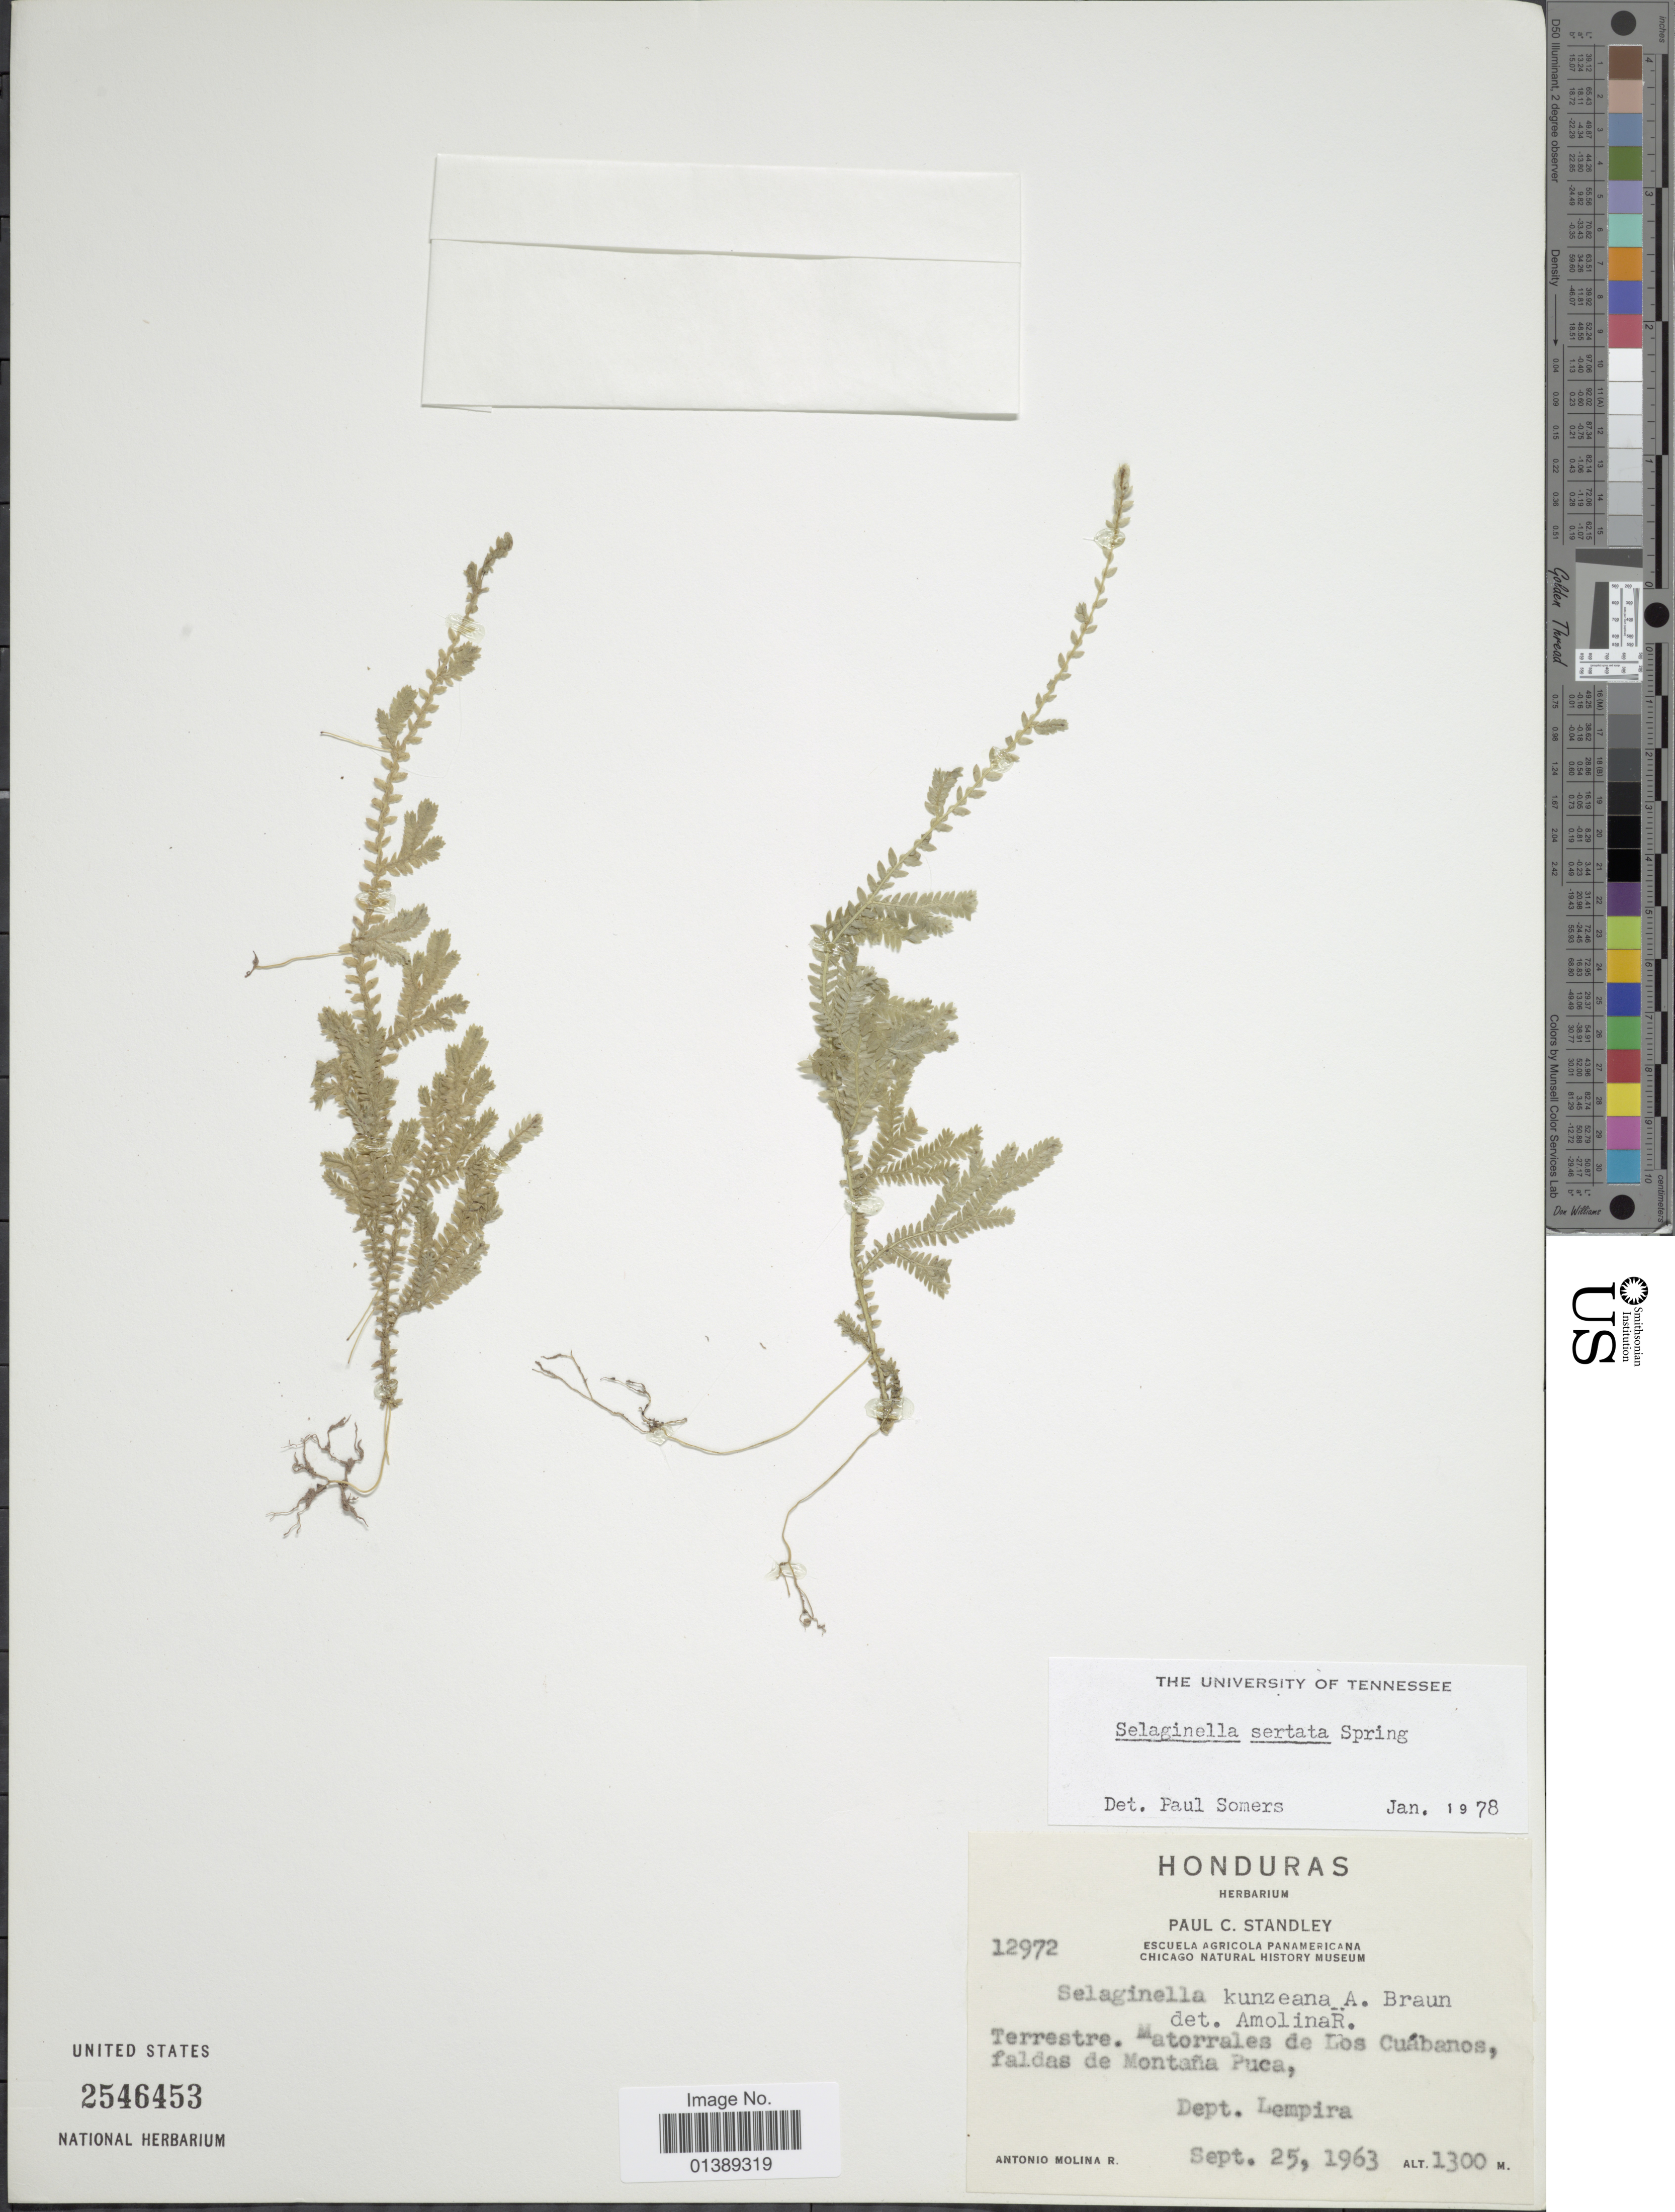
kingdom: Plantae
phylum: Tracheophyta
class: Lycopodiopsida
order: Selaginellales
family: Selaginellaceae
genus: Selaginella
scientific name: Selaginella sertata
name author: Spring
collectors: A. Molina R.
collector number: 12972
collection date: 1963-09-25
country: Honduras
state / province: Lempira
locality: Matorrale de Los Cuábanos, faldas de Montaña Puca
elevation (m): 1300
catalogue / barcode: US 2546453